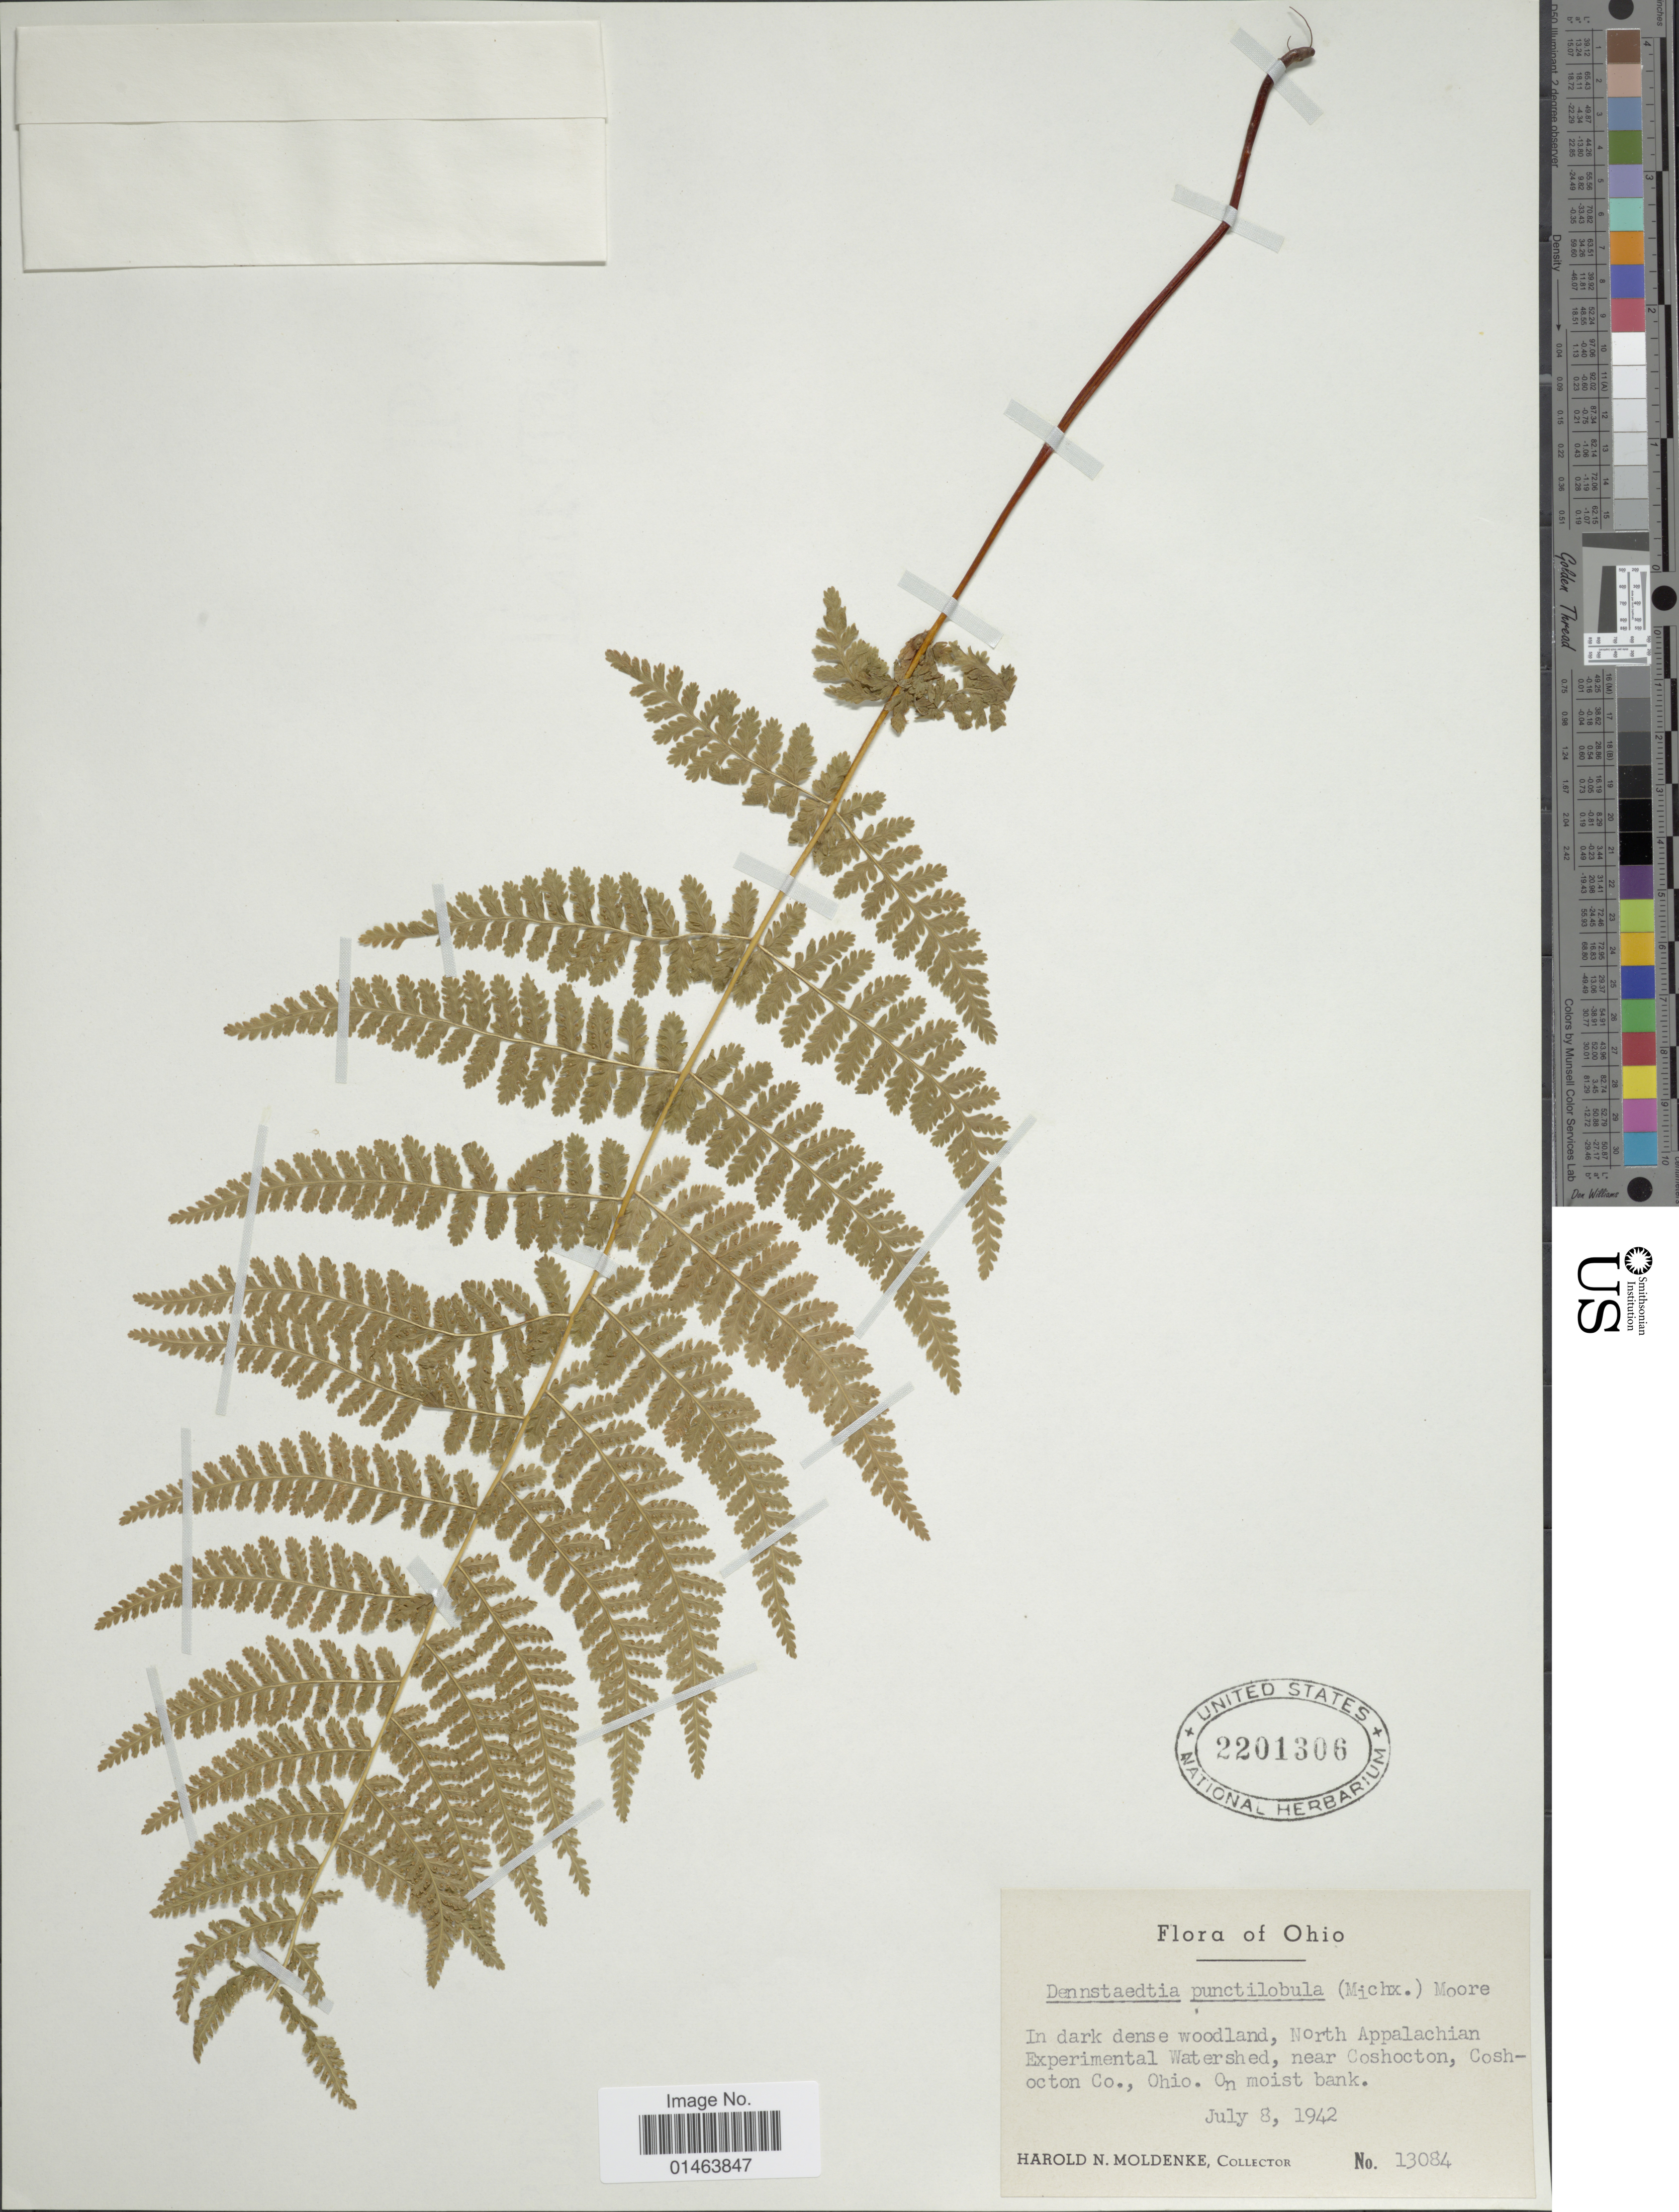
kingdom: Plantae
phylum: Tracheophyta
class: Polypodiopsida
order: Polypodiales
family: Dennstaedtiaceae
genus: Dennstaedtia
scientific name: Dennstaedtia punctilobula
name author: (Michx.) T. Moore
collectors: H. N. Moldenke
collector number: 13084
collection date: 1942-07-08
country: United States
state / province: Ohio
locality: Ohio, North Appalachian Experimental Watershed, near Coshocton, Coshocton Co.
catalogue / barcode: US 2201306